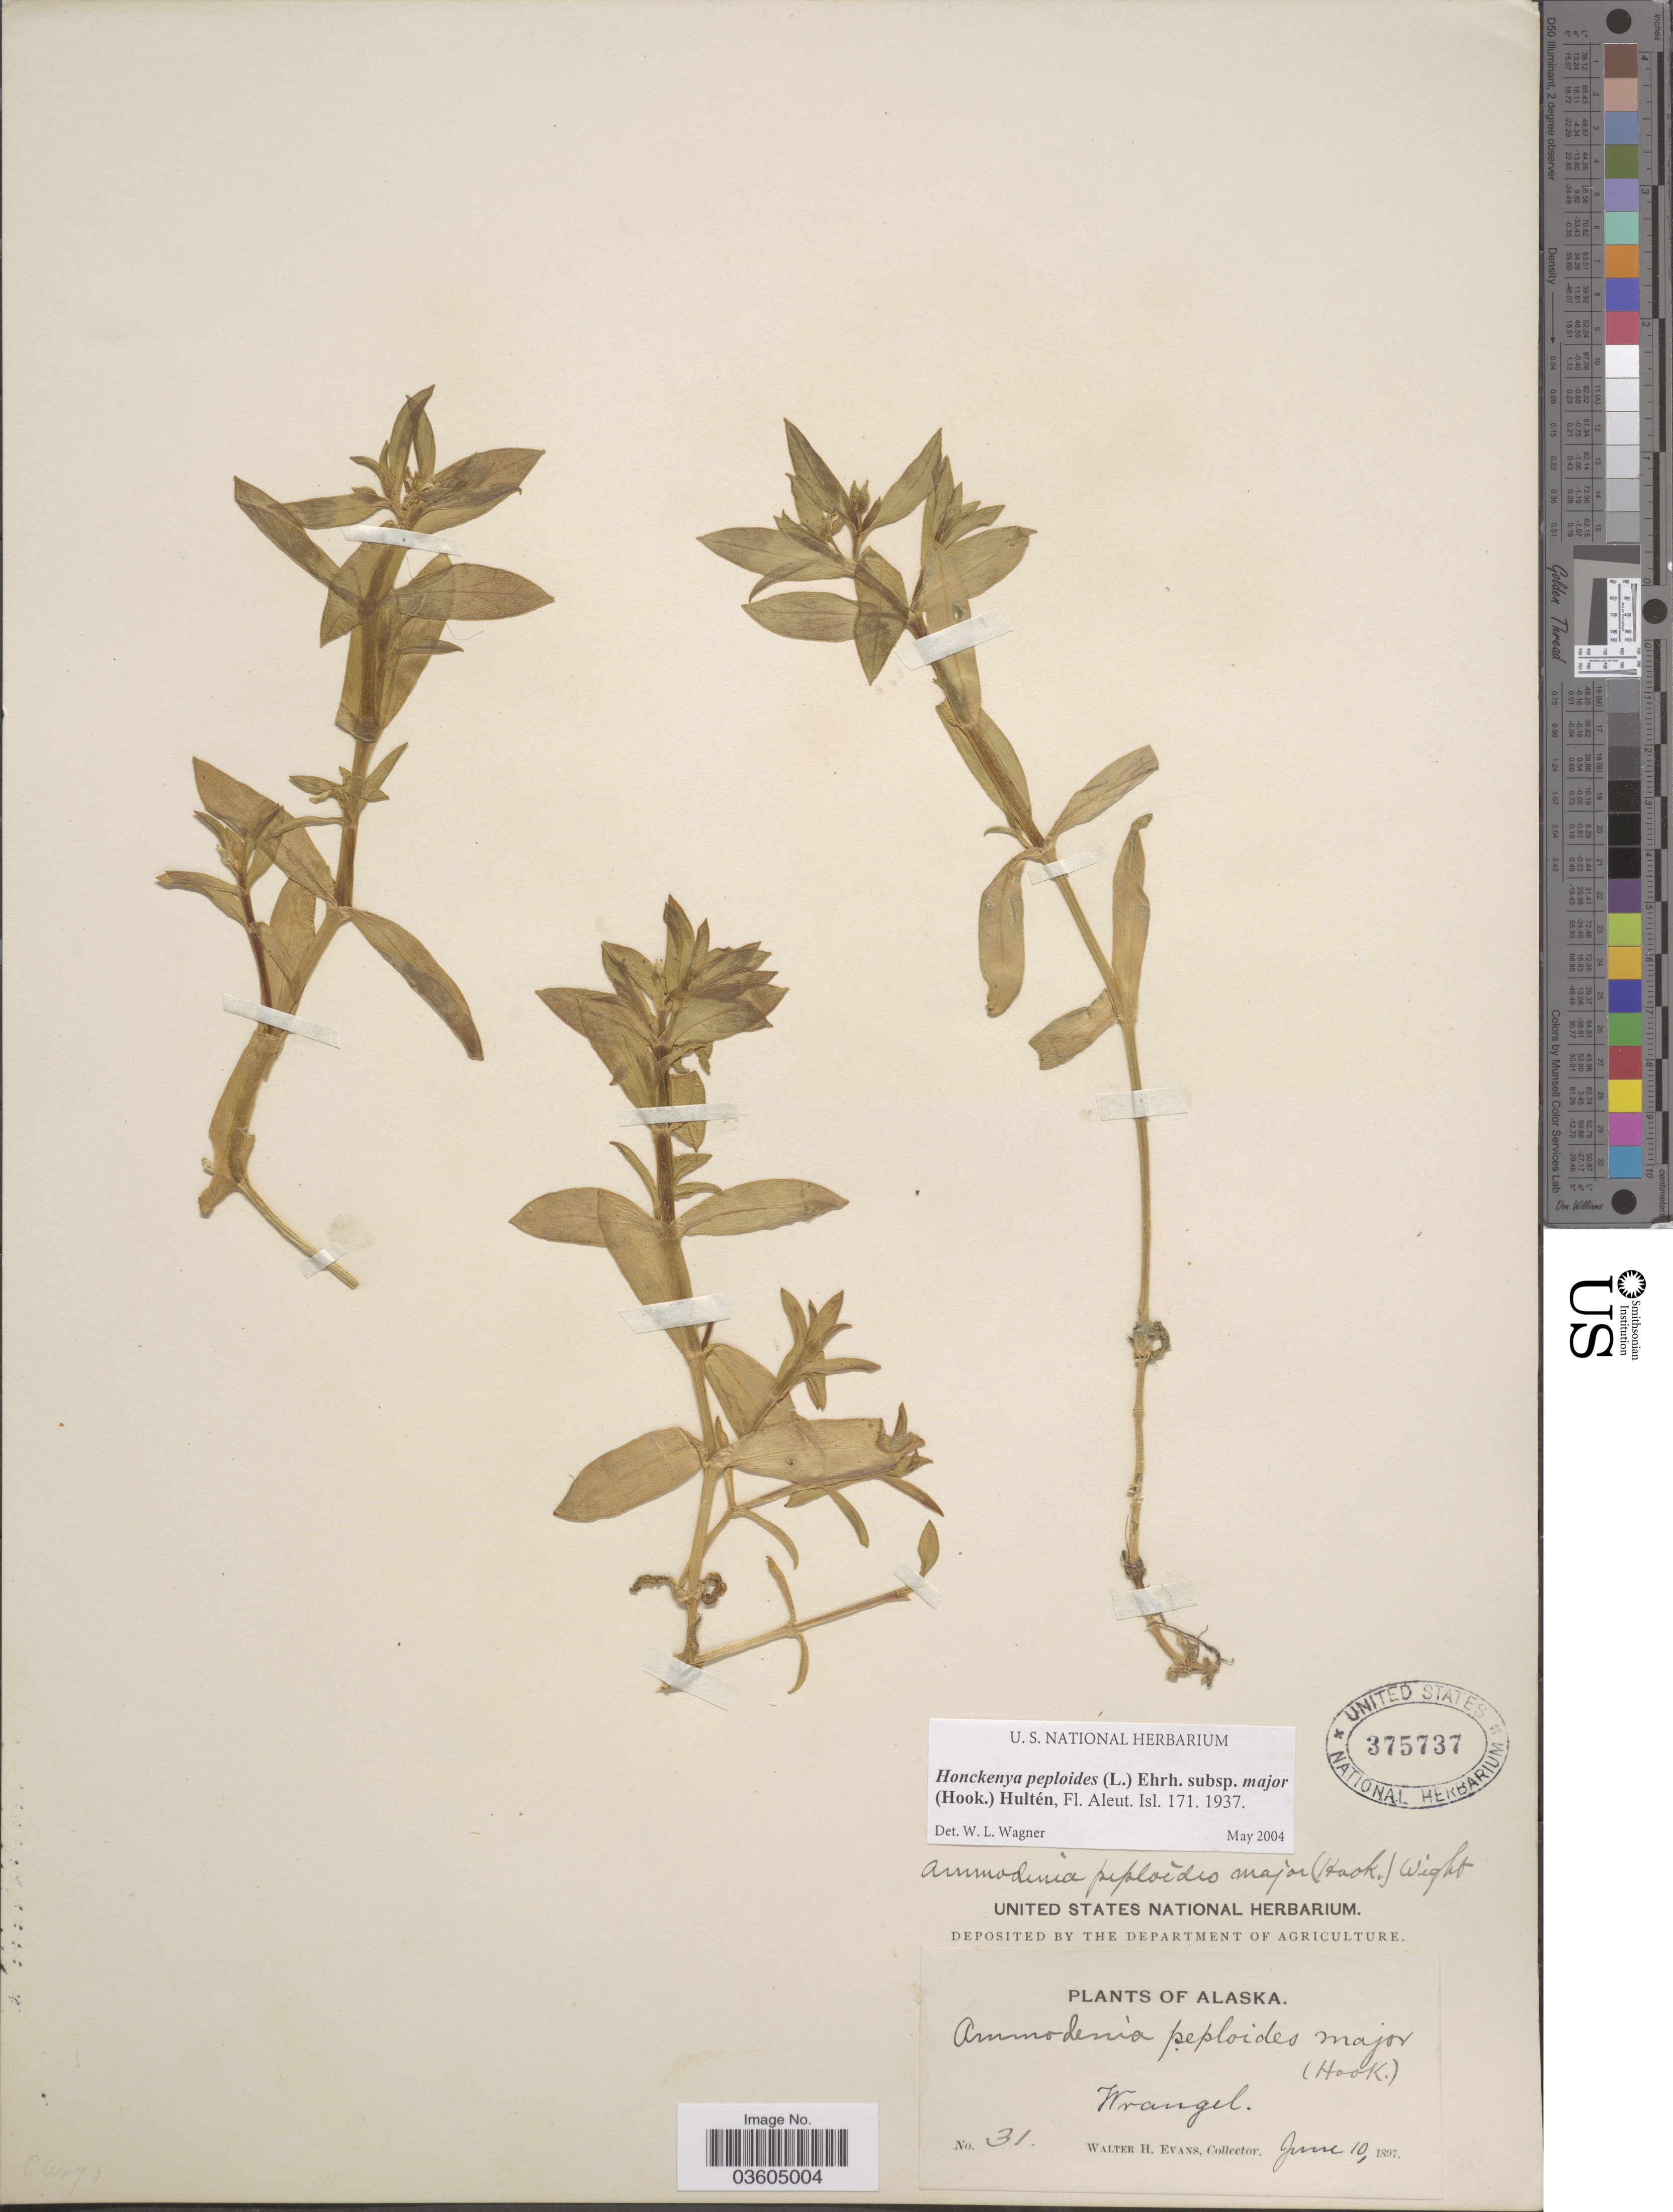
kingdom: Plantae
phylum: Tracheophyta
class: Magnoliopsida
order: Caryophyllales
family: Caryophyllaceae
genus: Honckenya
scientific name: Honckenya peploides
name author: (L.) Ehrh.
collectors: W. H. Evans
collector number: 31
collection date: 1897-06-10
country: United States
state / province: Alaska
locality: Wrangell.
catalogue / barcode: US 375737